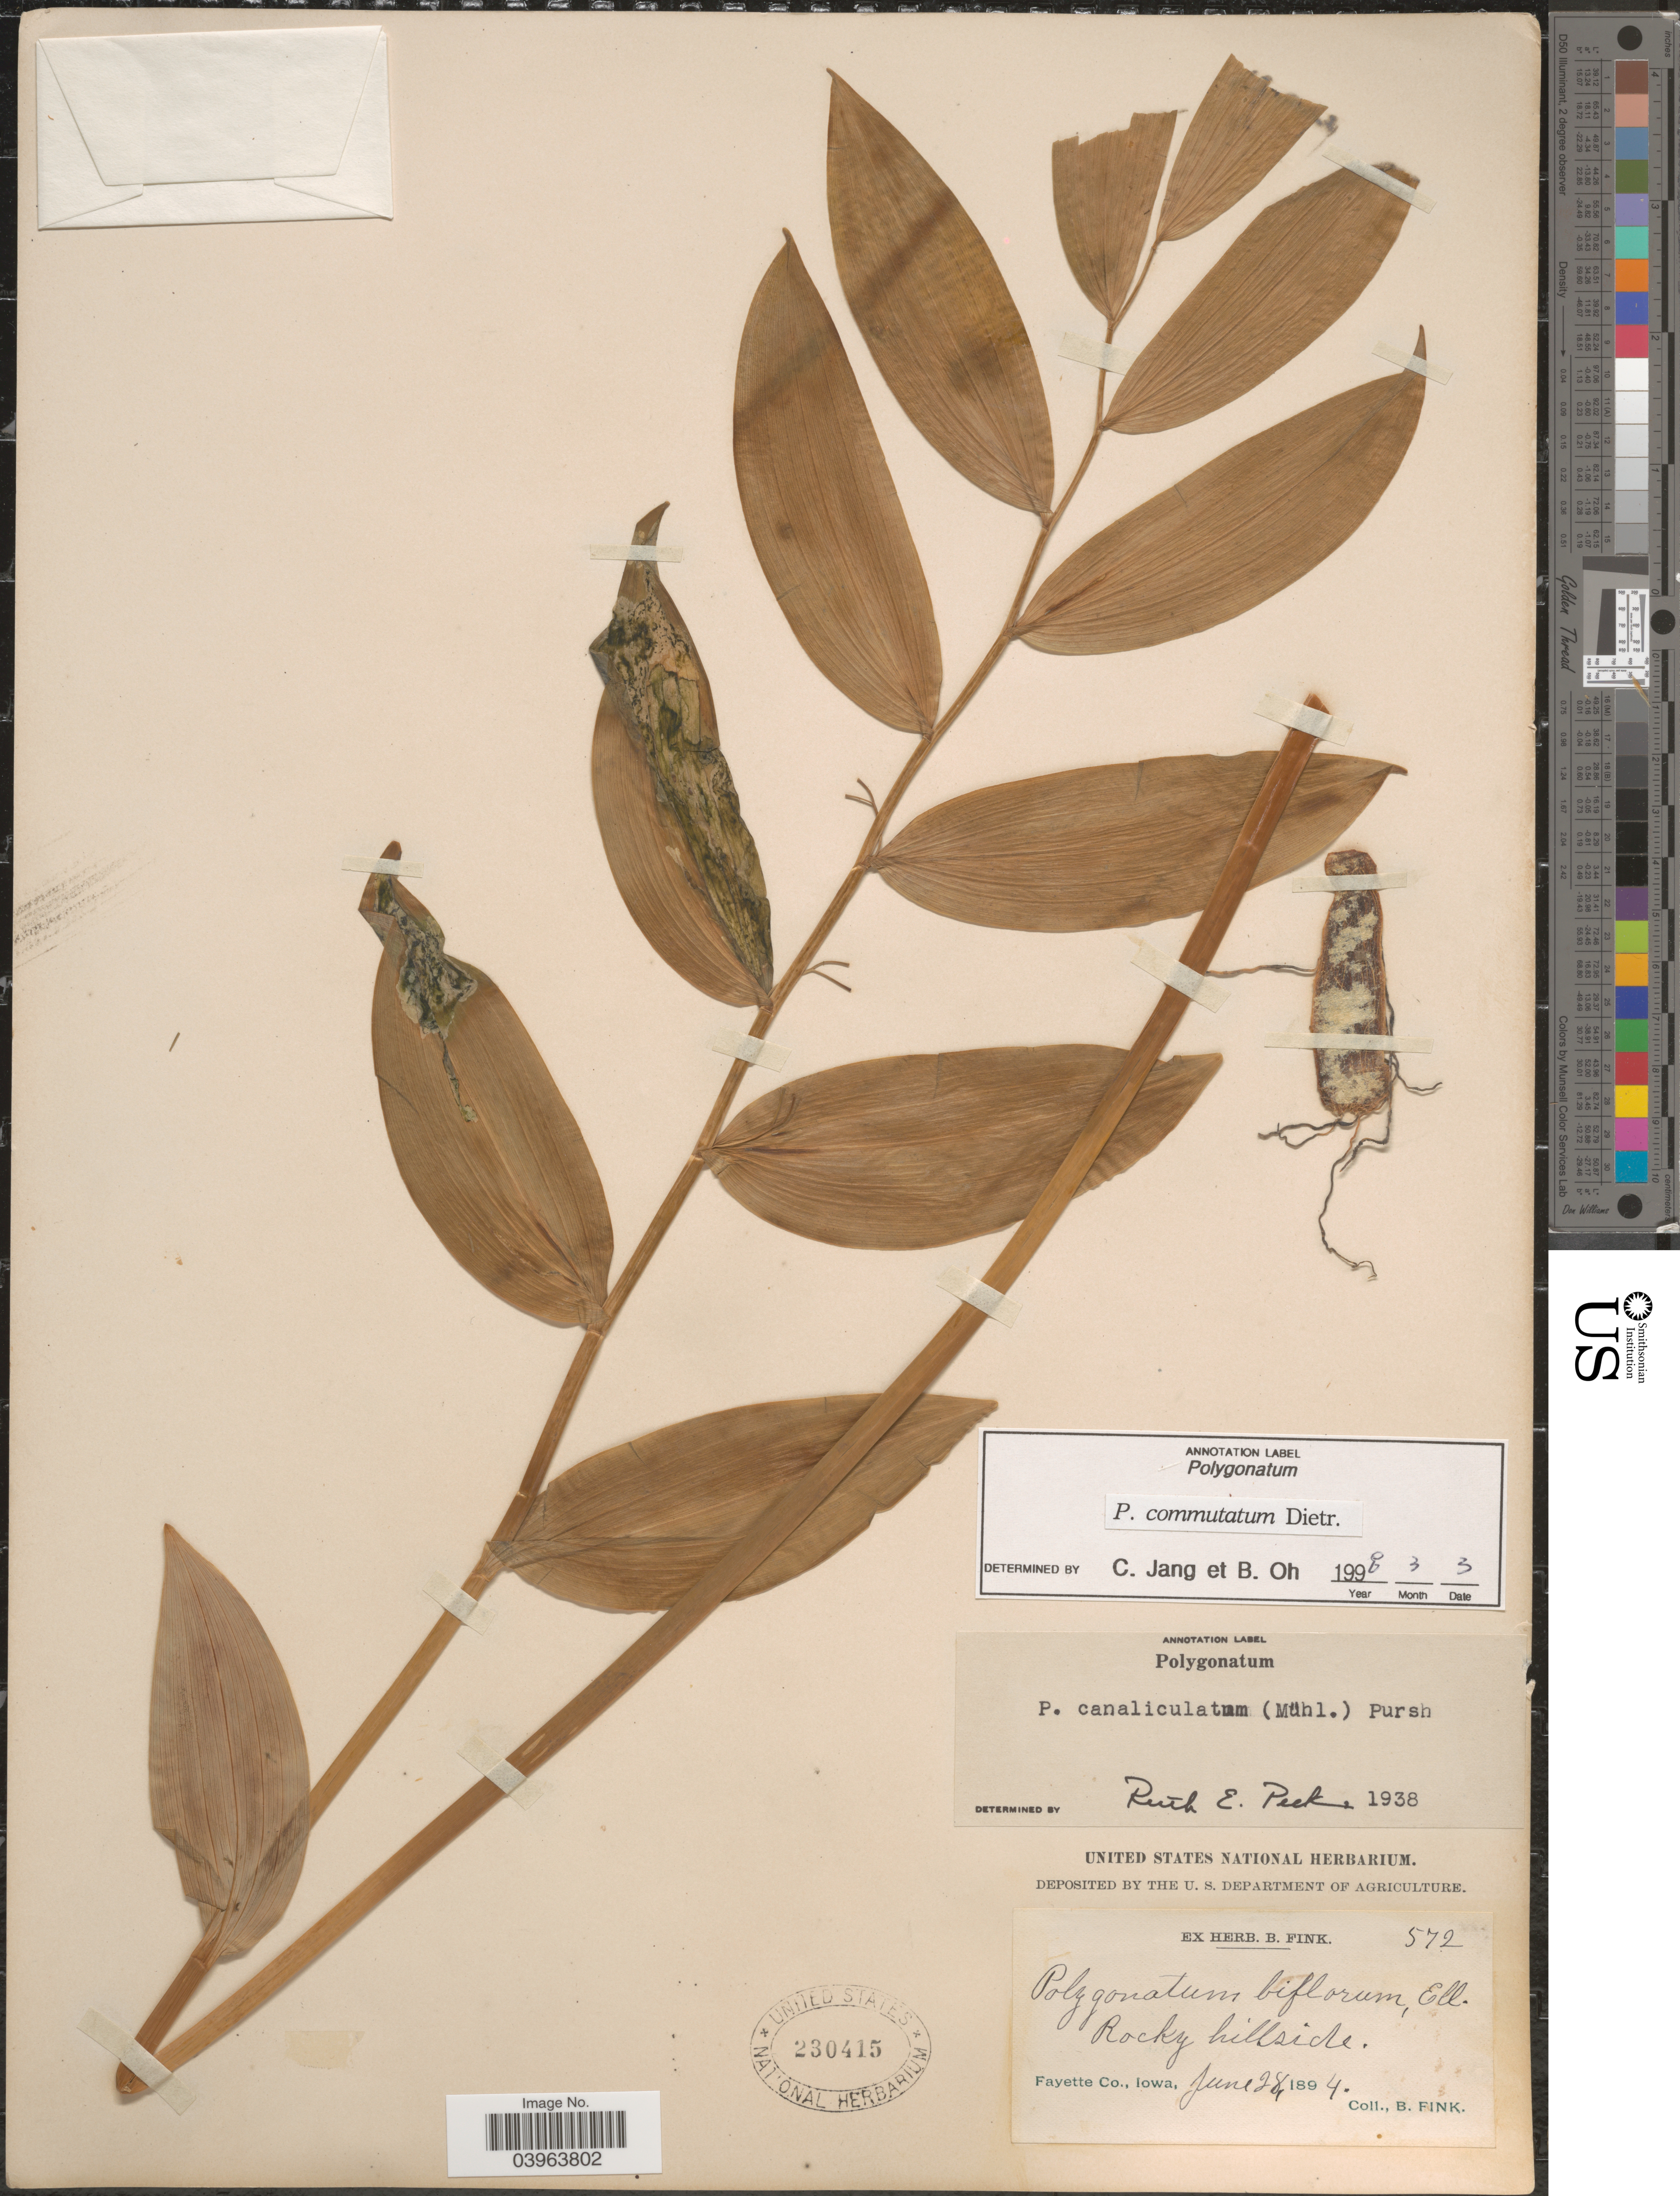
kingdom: Plantae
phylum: Tracheophyta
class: Liliopsida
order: Asparagales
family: Asparagaceae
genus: Polygonatum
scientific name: Polygonatum commutatum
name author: (Schult. f.) A. Dietr.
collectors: B. Fink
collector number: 572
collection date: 1894-06-28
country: United States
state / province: Iowa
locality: Fayette Co.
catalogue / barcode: US 230415